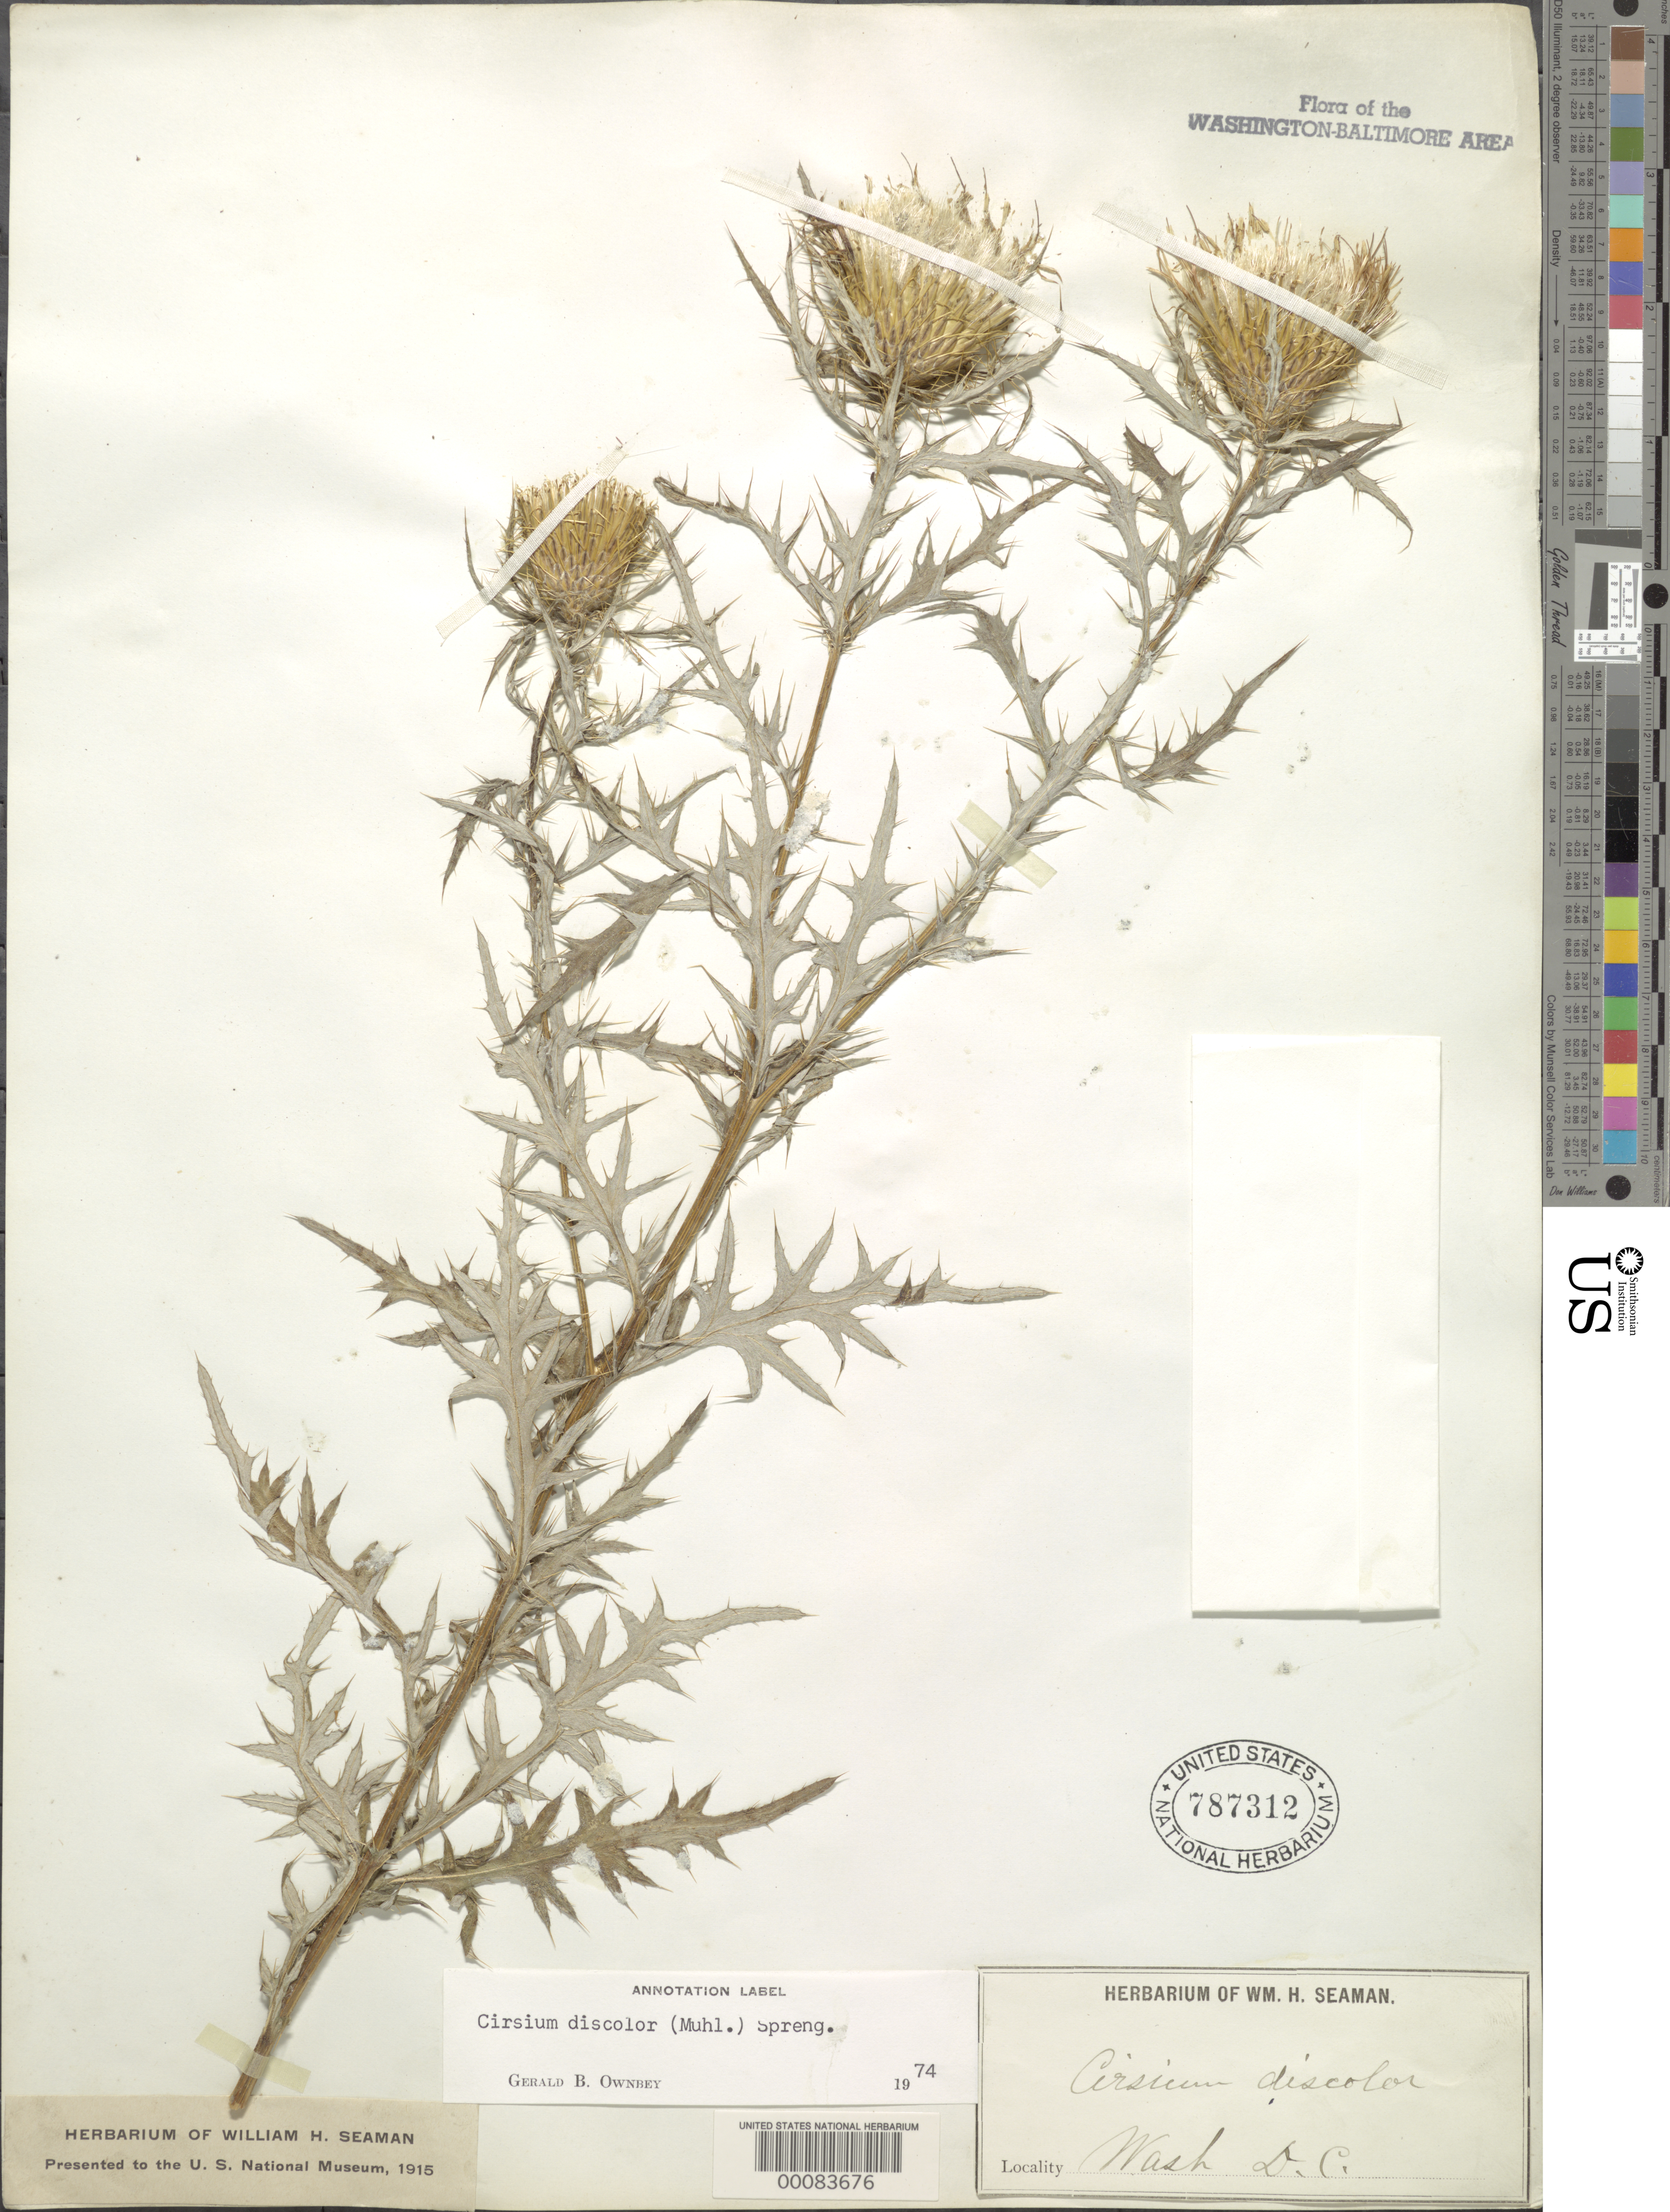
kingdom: Plantae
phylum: Tracheophyta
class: Magnoliopsida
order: Asterales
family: Asteraceae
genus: Cirsium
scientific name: Cirsium discolor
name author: (Muhl. ex Willd.) Spreng.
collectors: W. Seaman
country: United States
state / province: District of Columbia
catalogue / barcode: US 787312